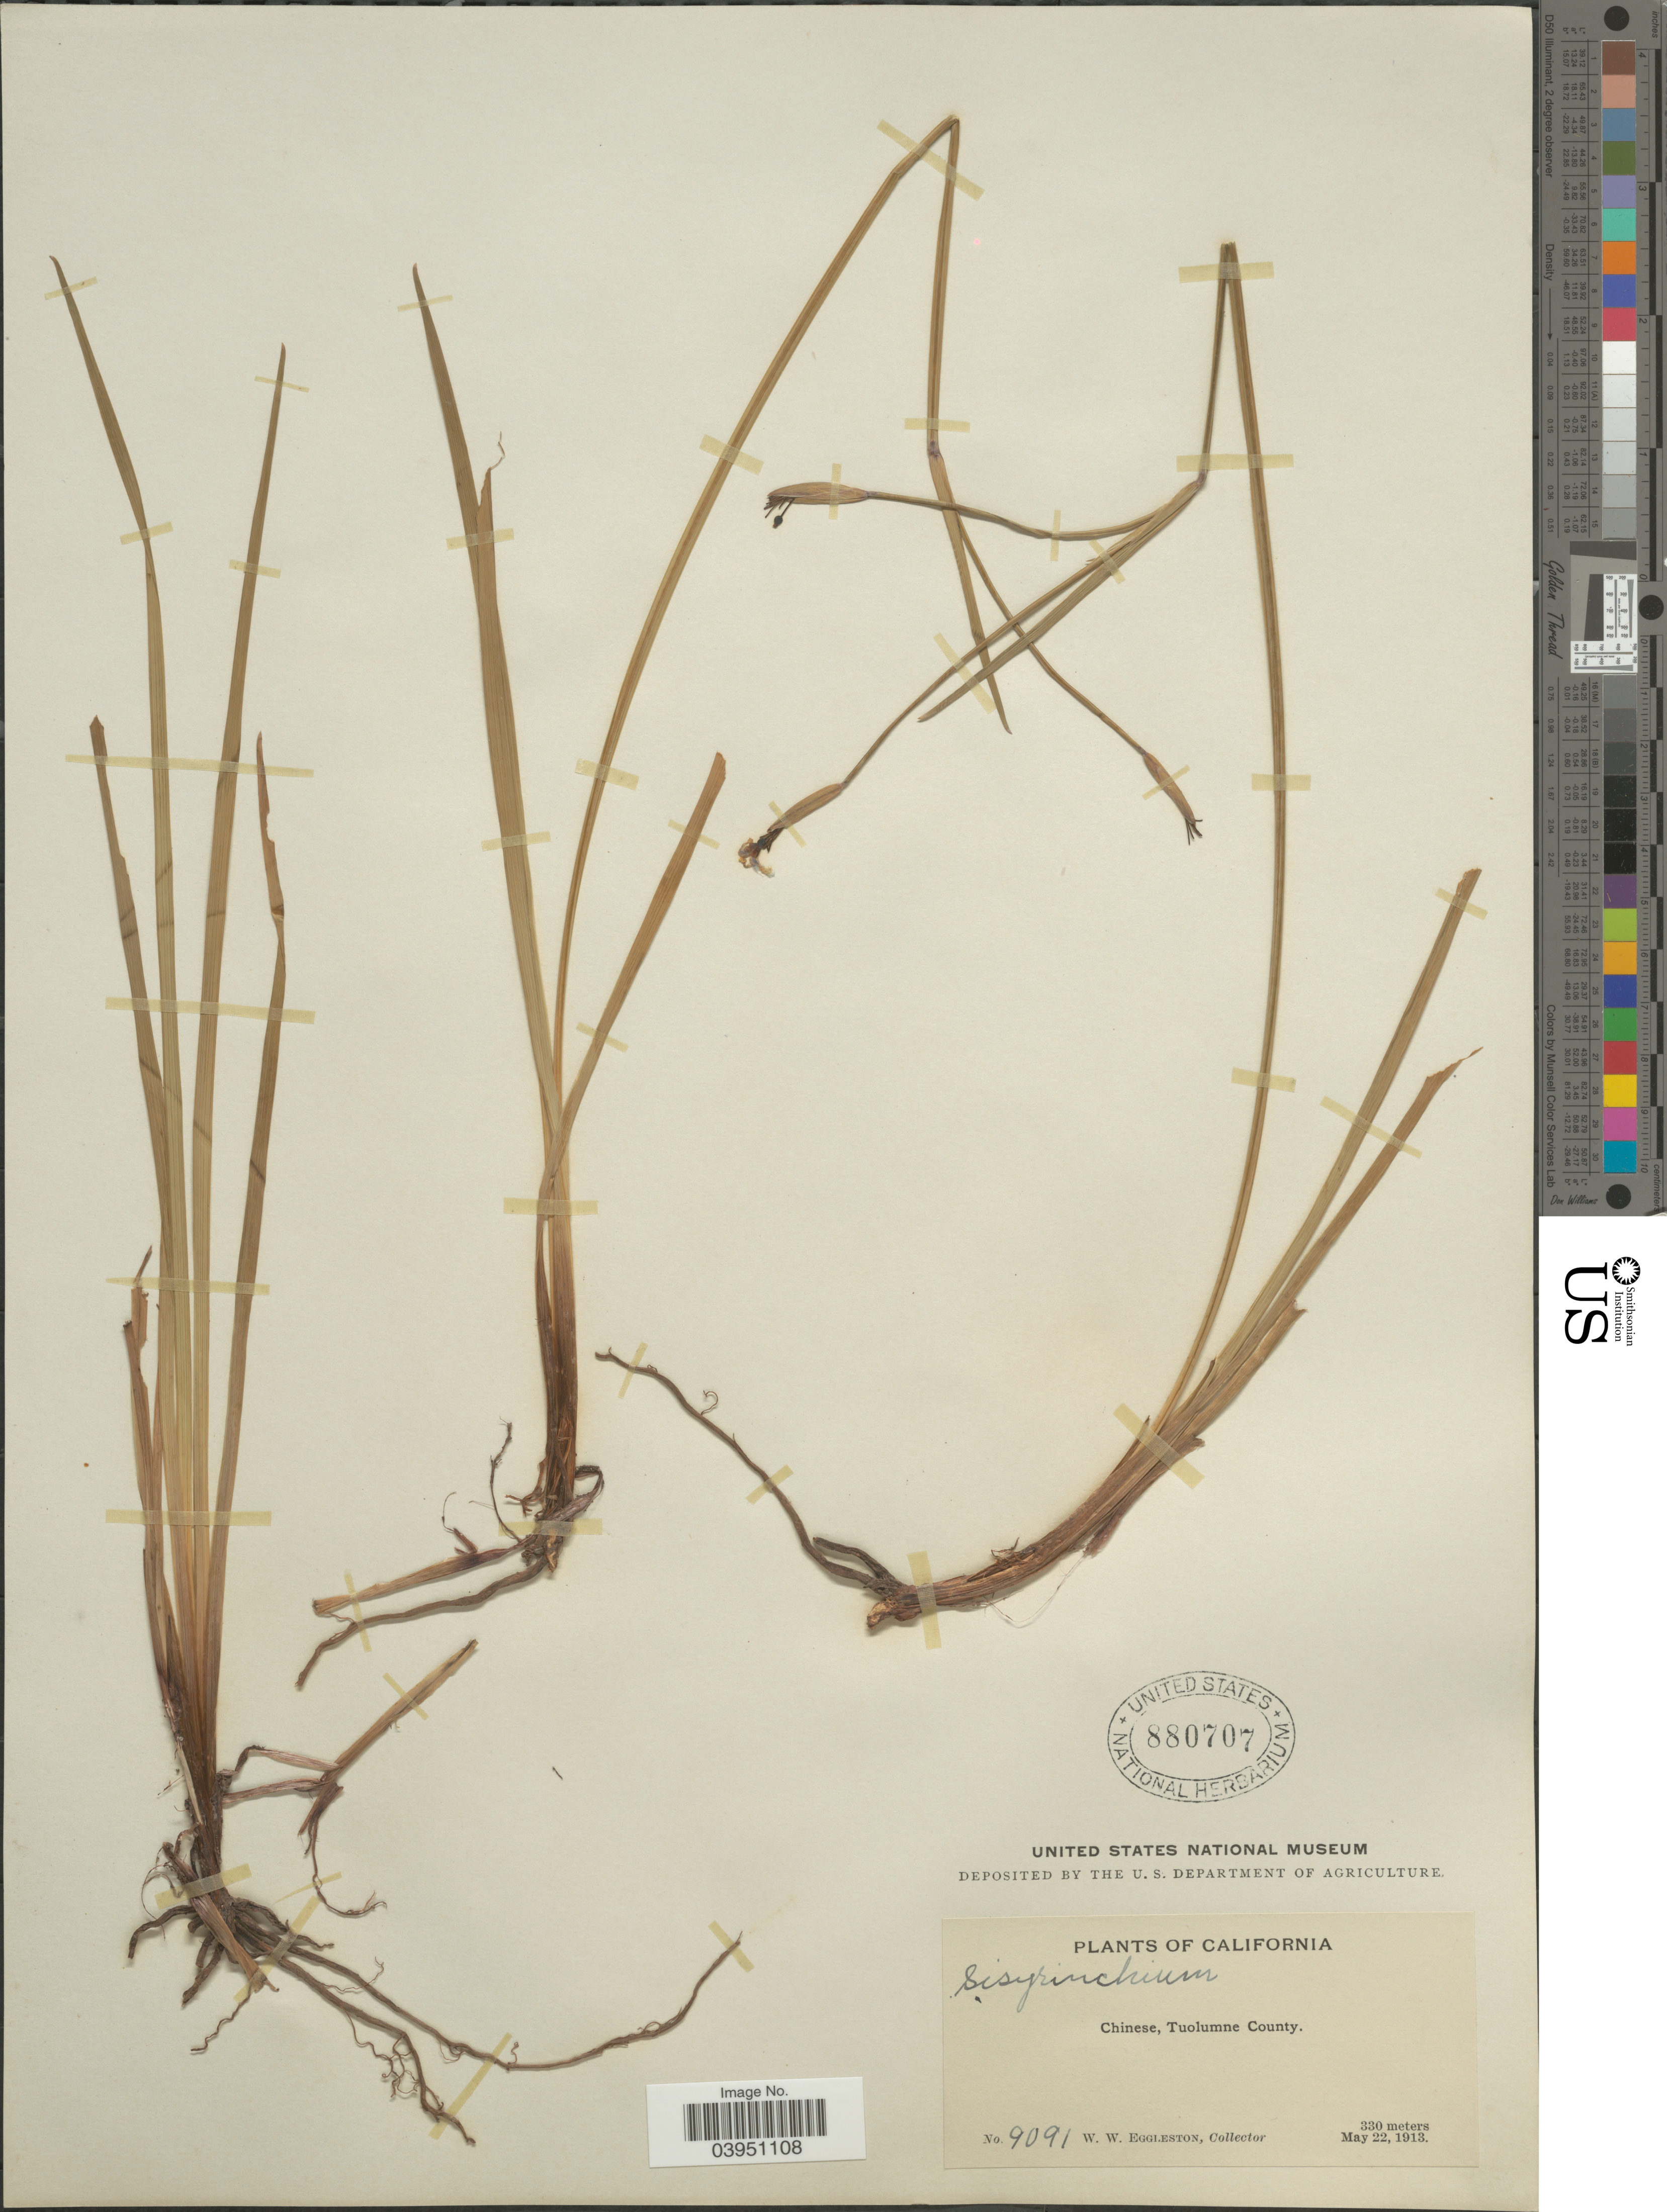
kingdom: Plantae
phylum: Tracheophyta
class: Liliopsida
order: Asparagales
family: Iridaceae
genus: Sisyrinchium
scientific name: Sisyrinchium greenei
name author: E.P. Bicknell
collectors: W. Eglleston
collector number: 9091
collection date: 1913-05-22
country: United States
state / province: California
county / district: Tuolumne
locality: Chinese, Tuolumne County.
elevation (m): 330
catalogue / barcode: US 880707